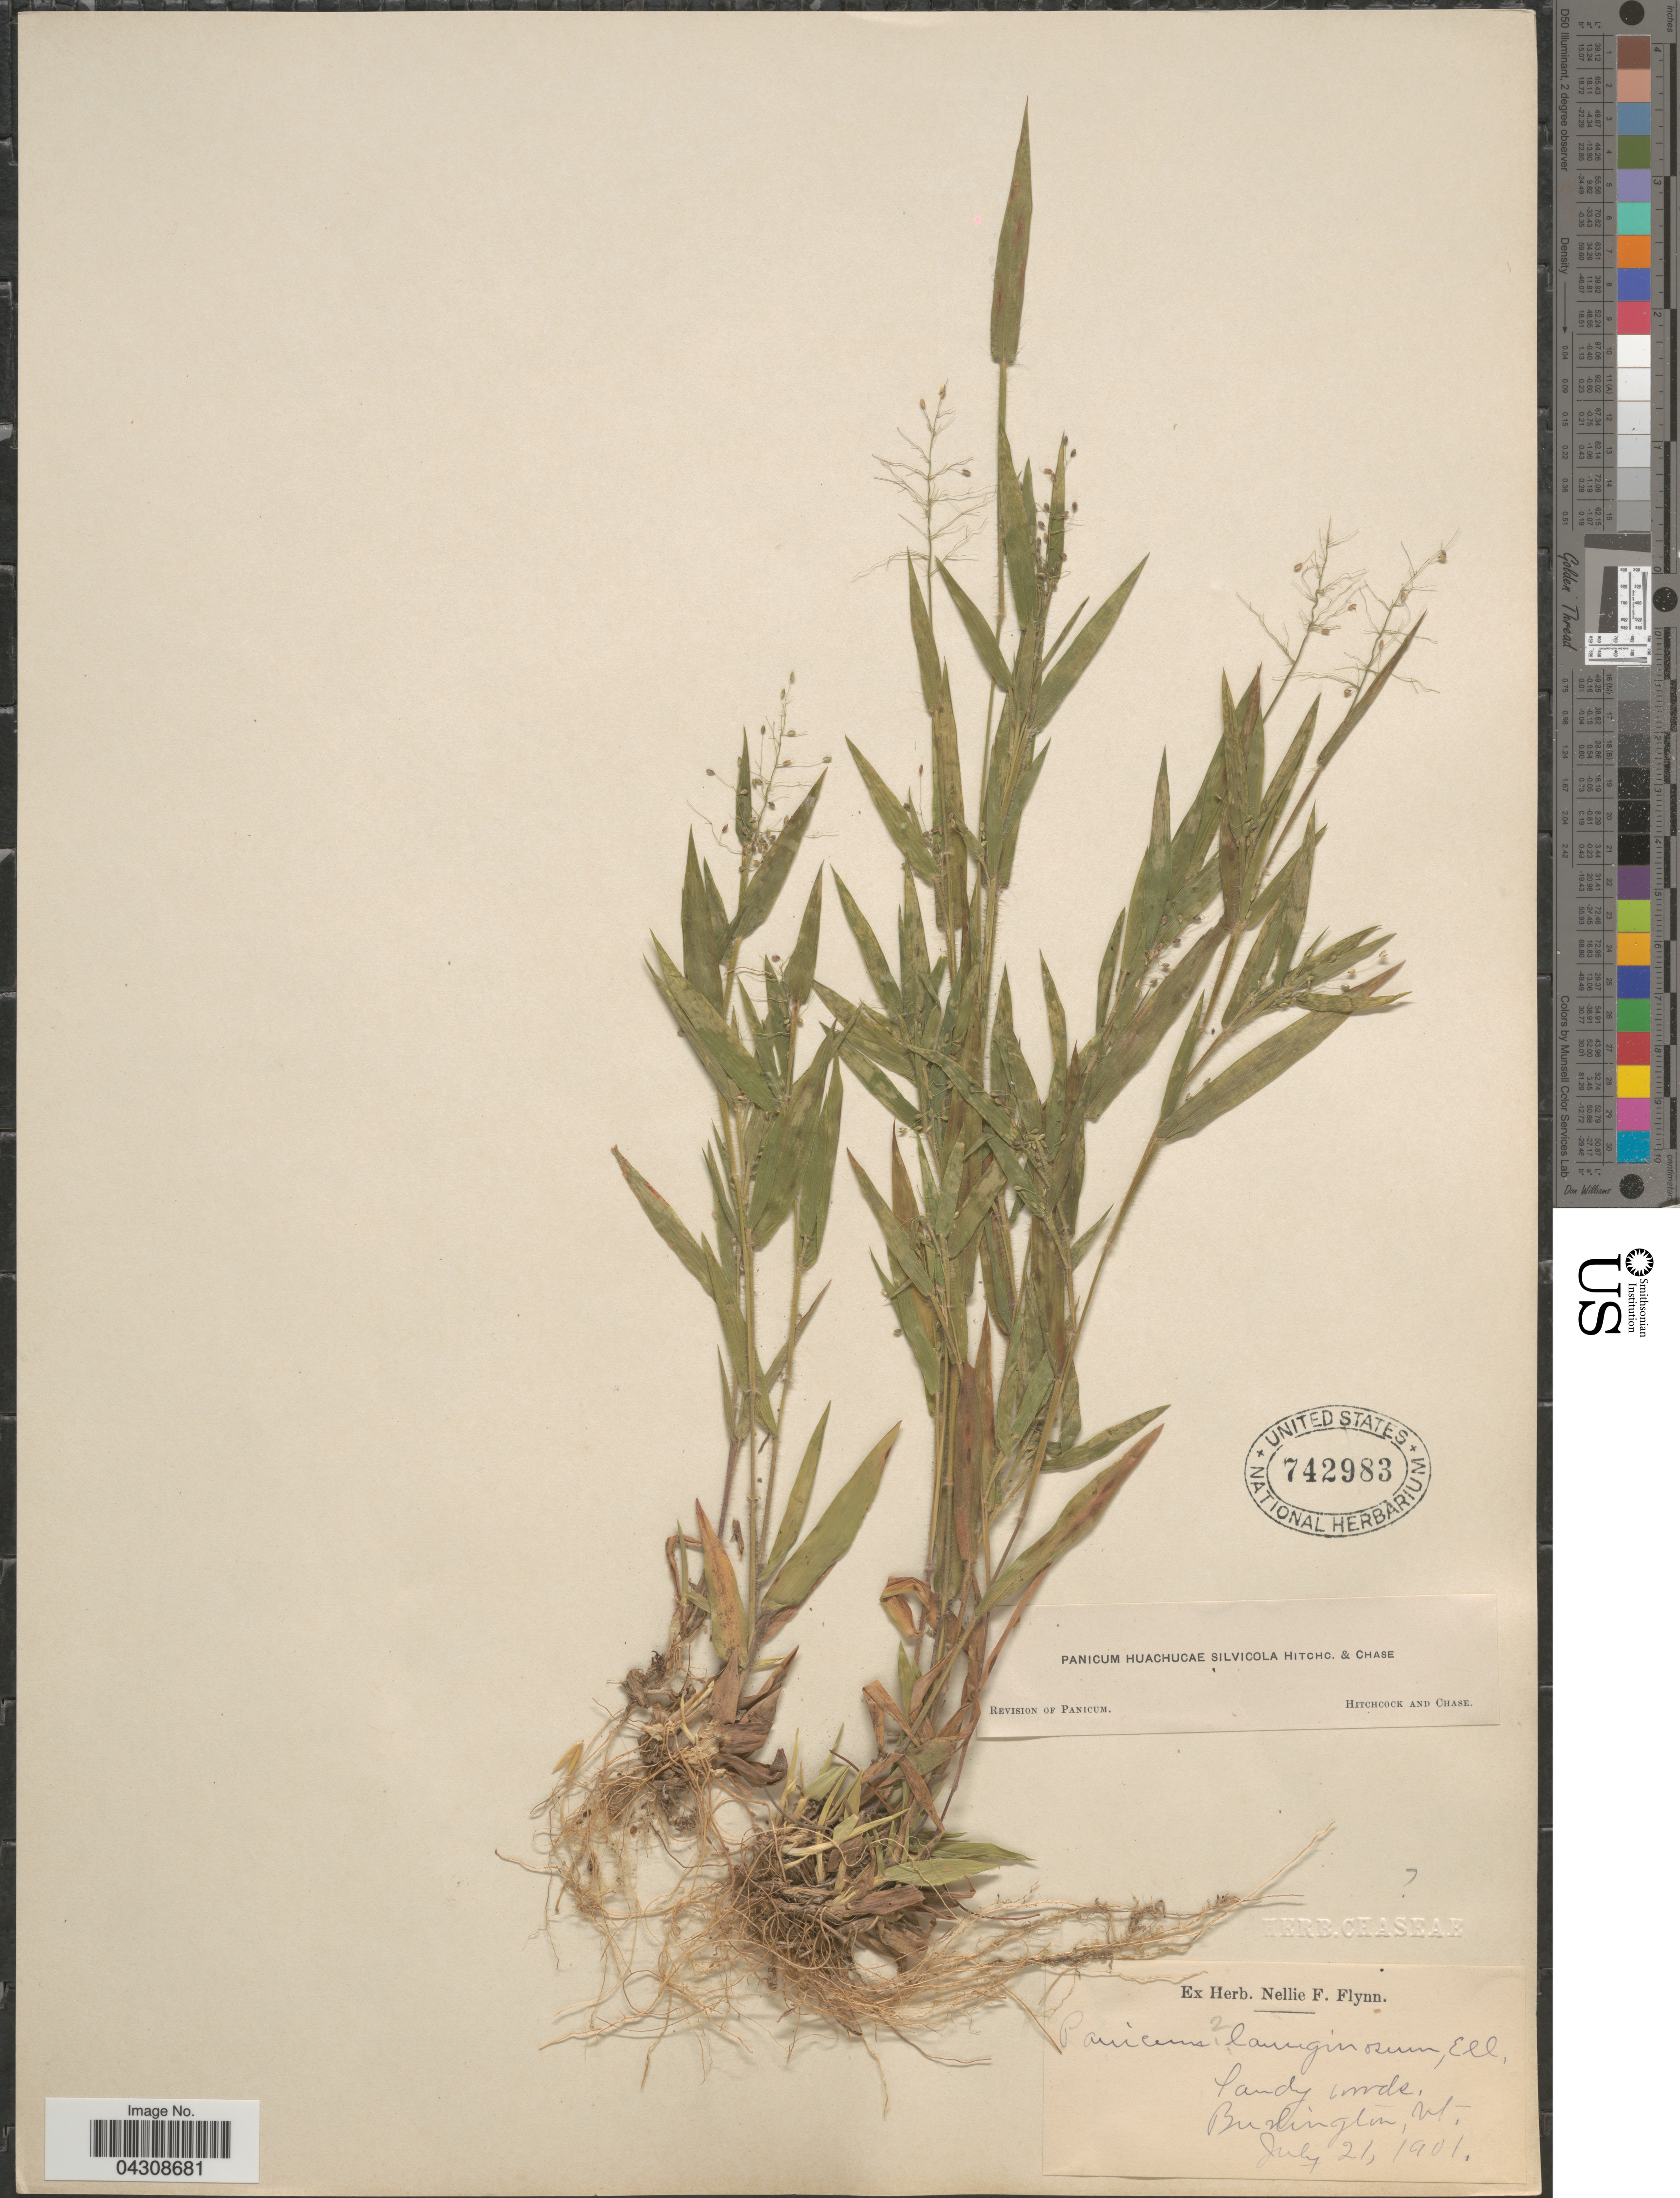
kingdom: Plantae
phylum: Tracheophyta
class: Liliopsida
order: Poales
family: Poaceae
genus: Dichanthelium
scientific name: Dichanthelium acuminatum var. acuminatum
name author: (Sw.) Gould & C.A. Clark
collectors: Ex Herb. Nellie F. Flynn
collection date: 1901-07-21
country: United States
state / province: Vermont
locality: Burlington.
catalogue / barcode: US 742983